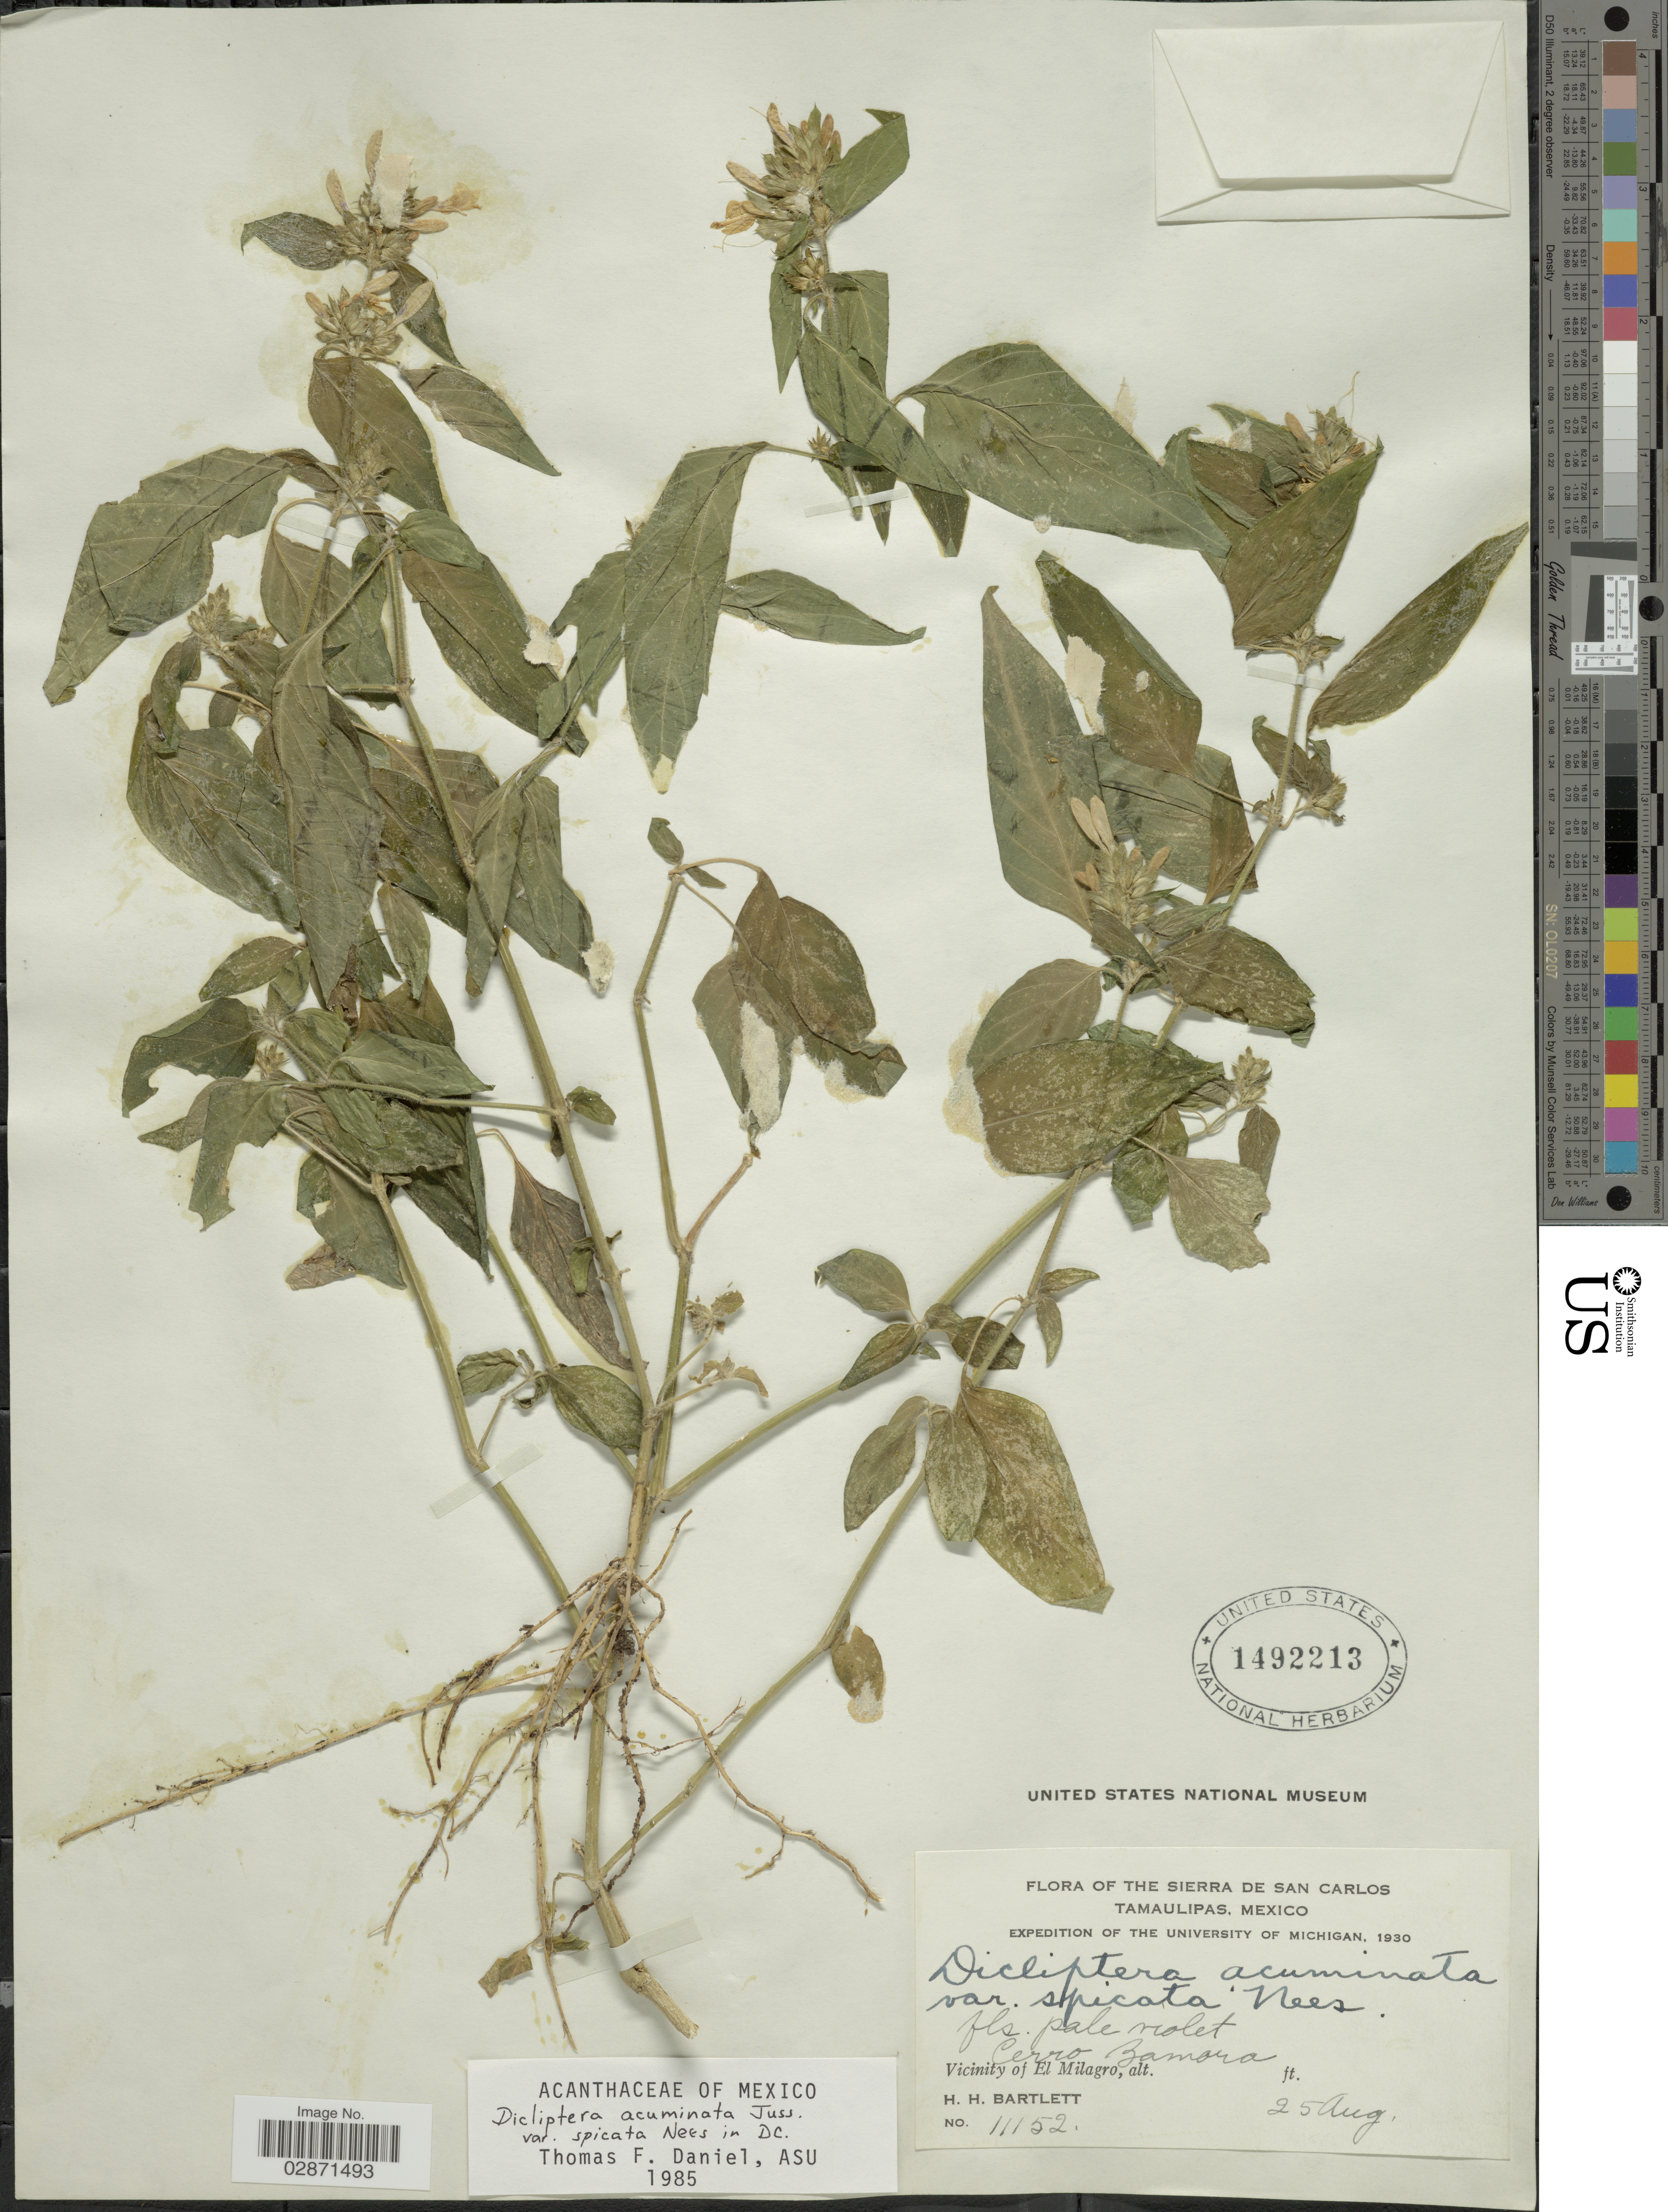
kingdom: Plantae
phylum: Tracheophyta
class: Magnoliopsida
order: Lamiales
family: Acanthaceae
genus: Dicliptera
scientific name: Dicliptera acuminata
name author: (Ruiz & Pav.) Juss.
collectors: H. H. Bartlett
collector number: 11152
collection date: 1930-08-25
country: Mexico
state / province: Tamaulipas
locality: Sierra de San Carlos. Cerro Zamora, Vicinity of El Milagro.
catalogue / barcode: US 1492213